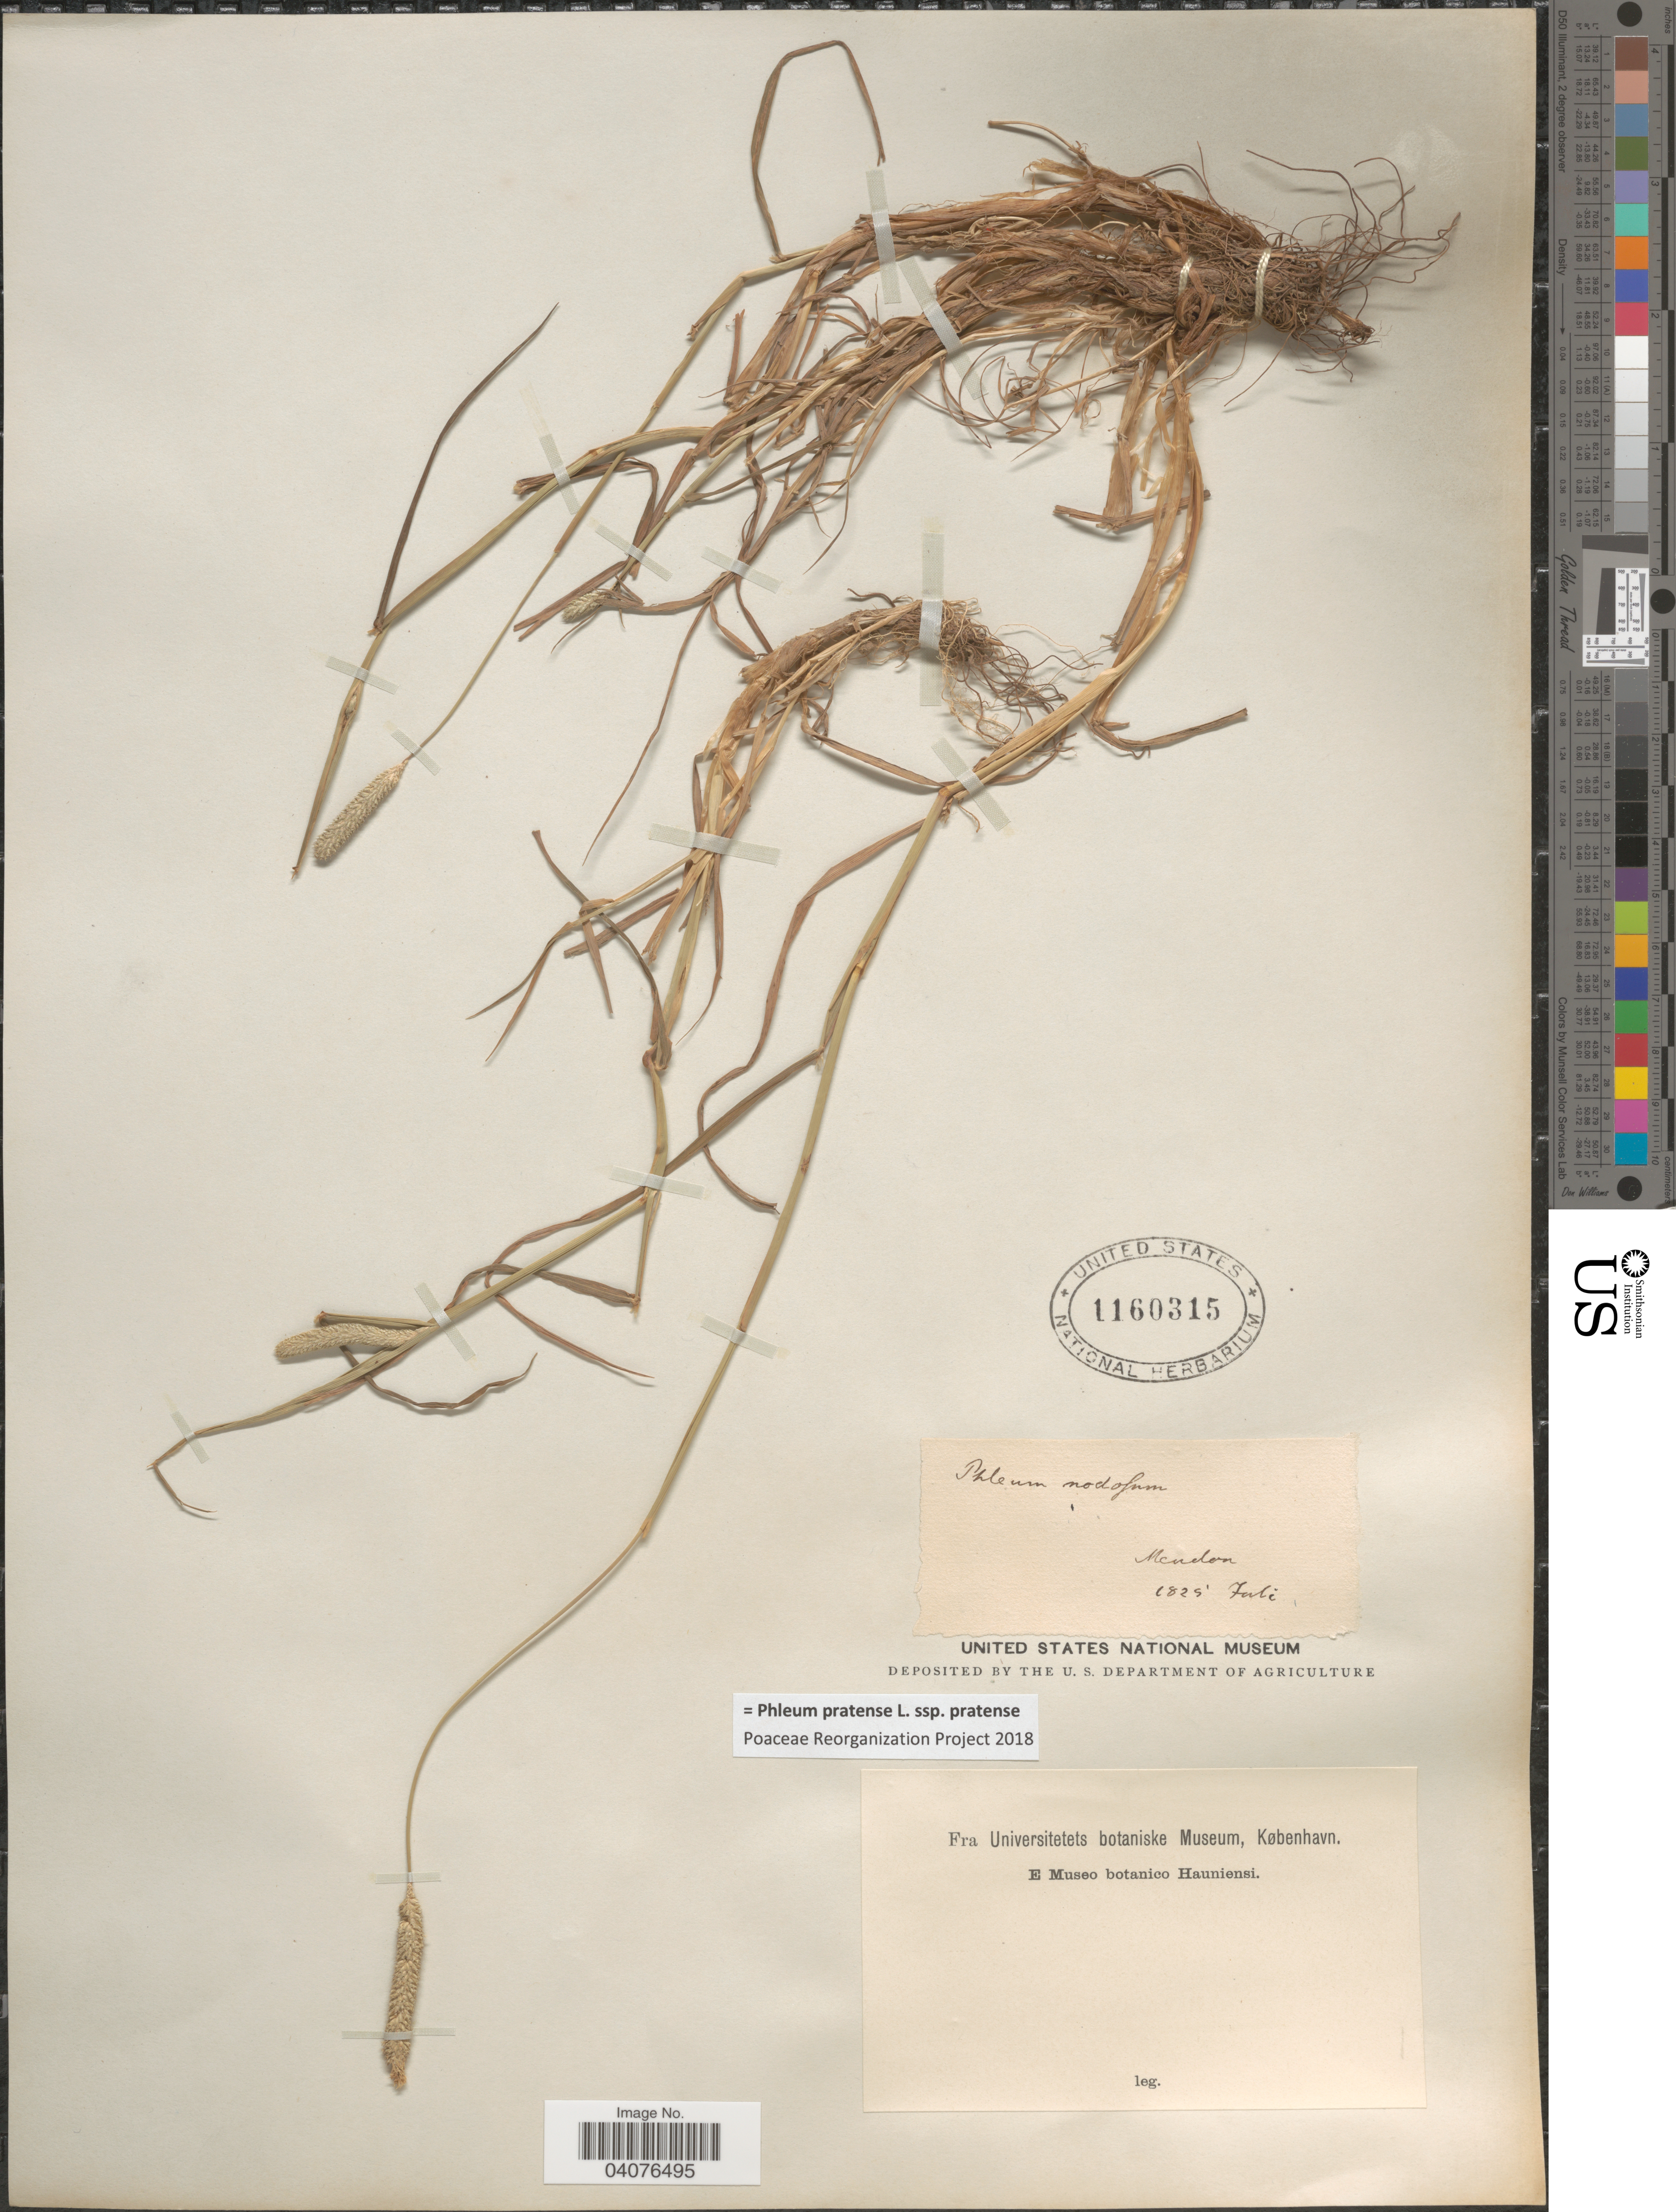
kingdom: Plantae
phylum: Tracheophyta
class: Liliopsida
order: Poales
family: Poaceae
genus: Phleum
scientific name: Phleum pratense subsp. pratense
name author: L.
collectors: Ex herb. Museo Botanico Hauniense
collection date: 1825-07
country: France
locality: Mendon.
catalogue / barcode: US 1160315